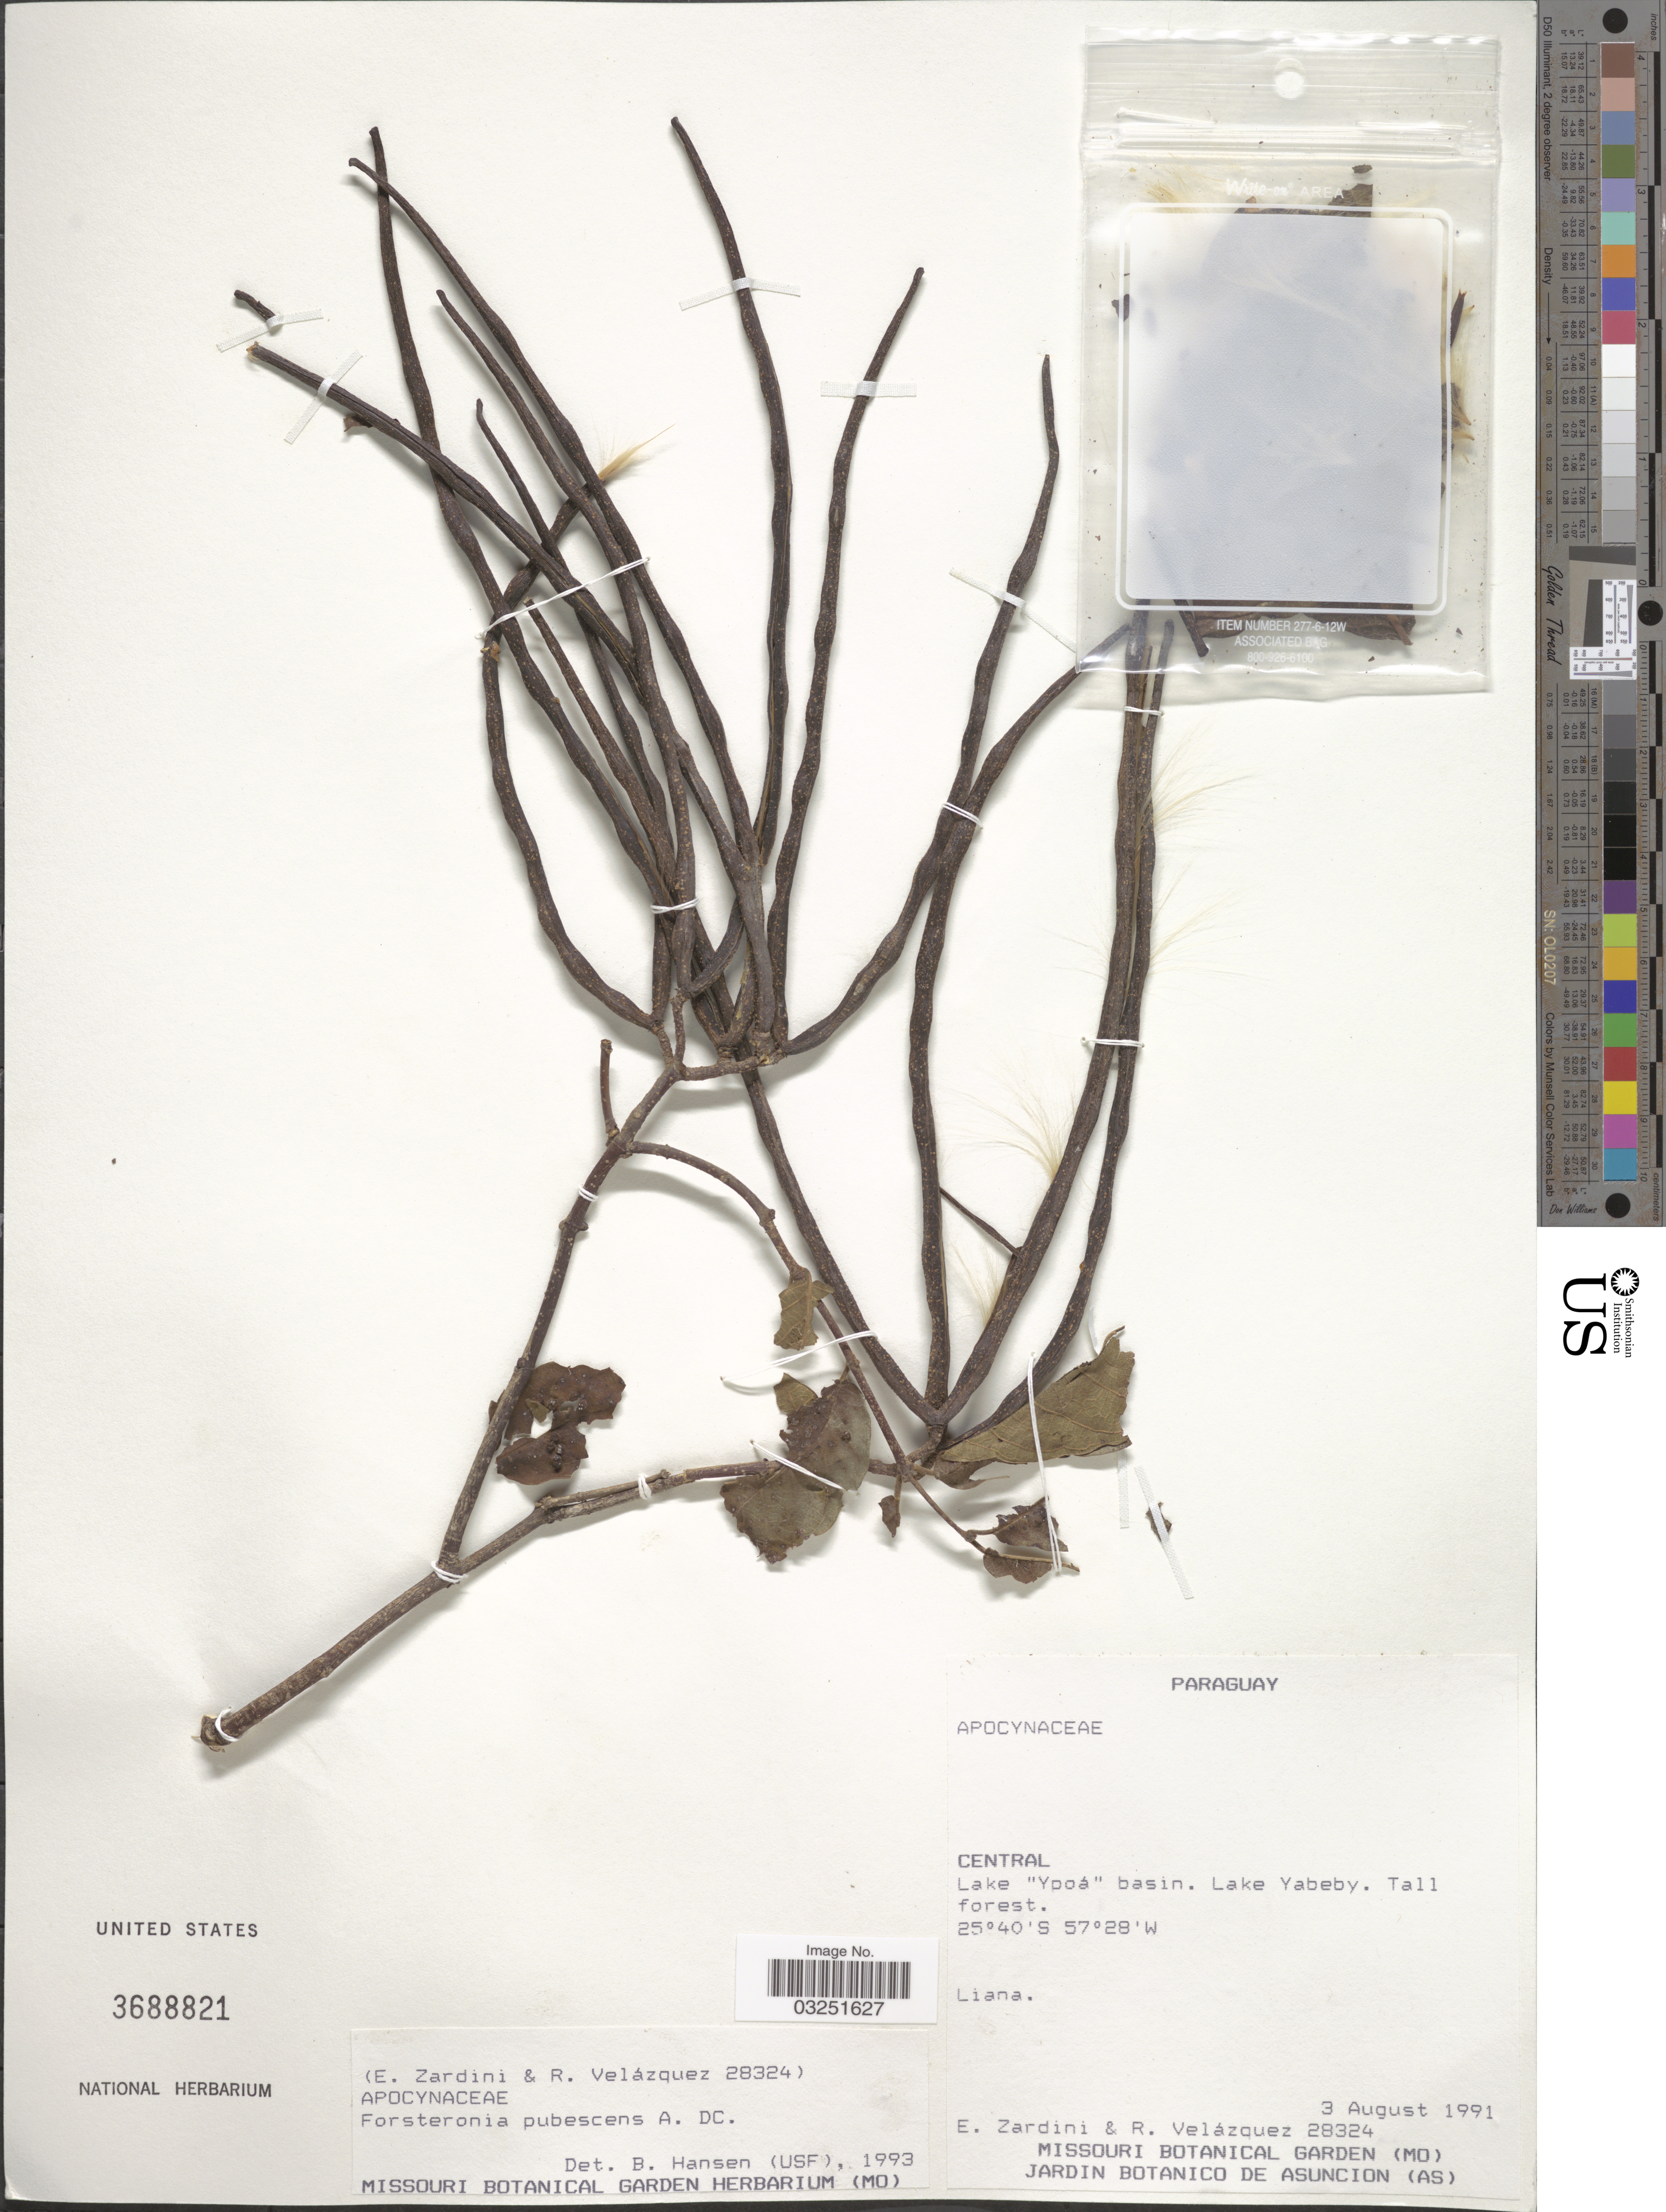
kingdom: Plantae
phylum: Tracheophyta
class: Magnoliopsida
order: Gentianales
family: Apocynaceae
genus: Forsteronia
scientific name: Forsteronia pubescens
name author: A. DC.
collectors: E. Zardini & R. Velázquez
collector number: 28324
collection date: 1991-08-03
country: Paraguay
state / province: Central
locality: Lake "Ypoá" basin, Lake Yabeby.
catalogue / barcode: US 3688821